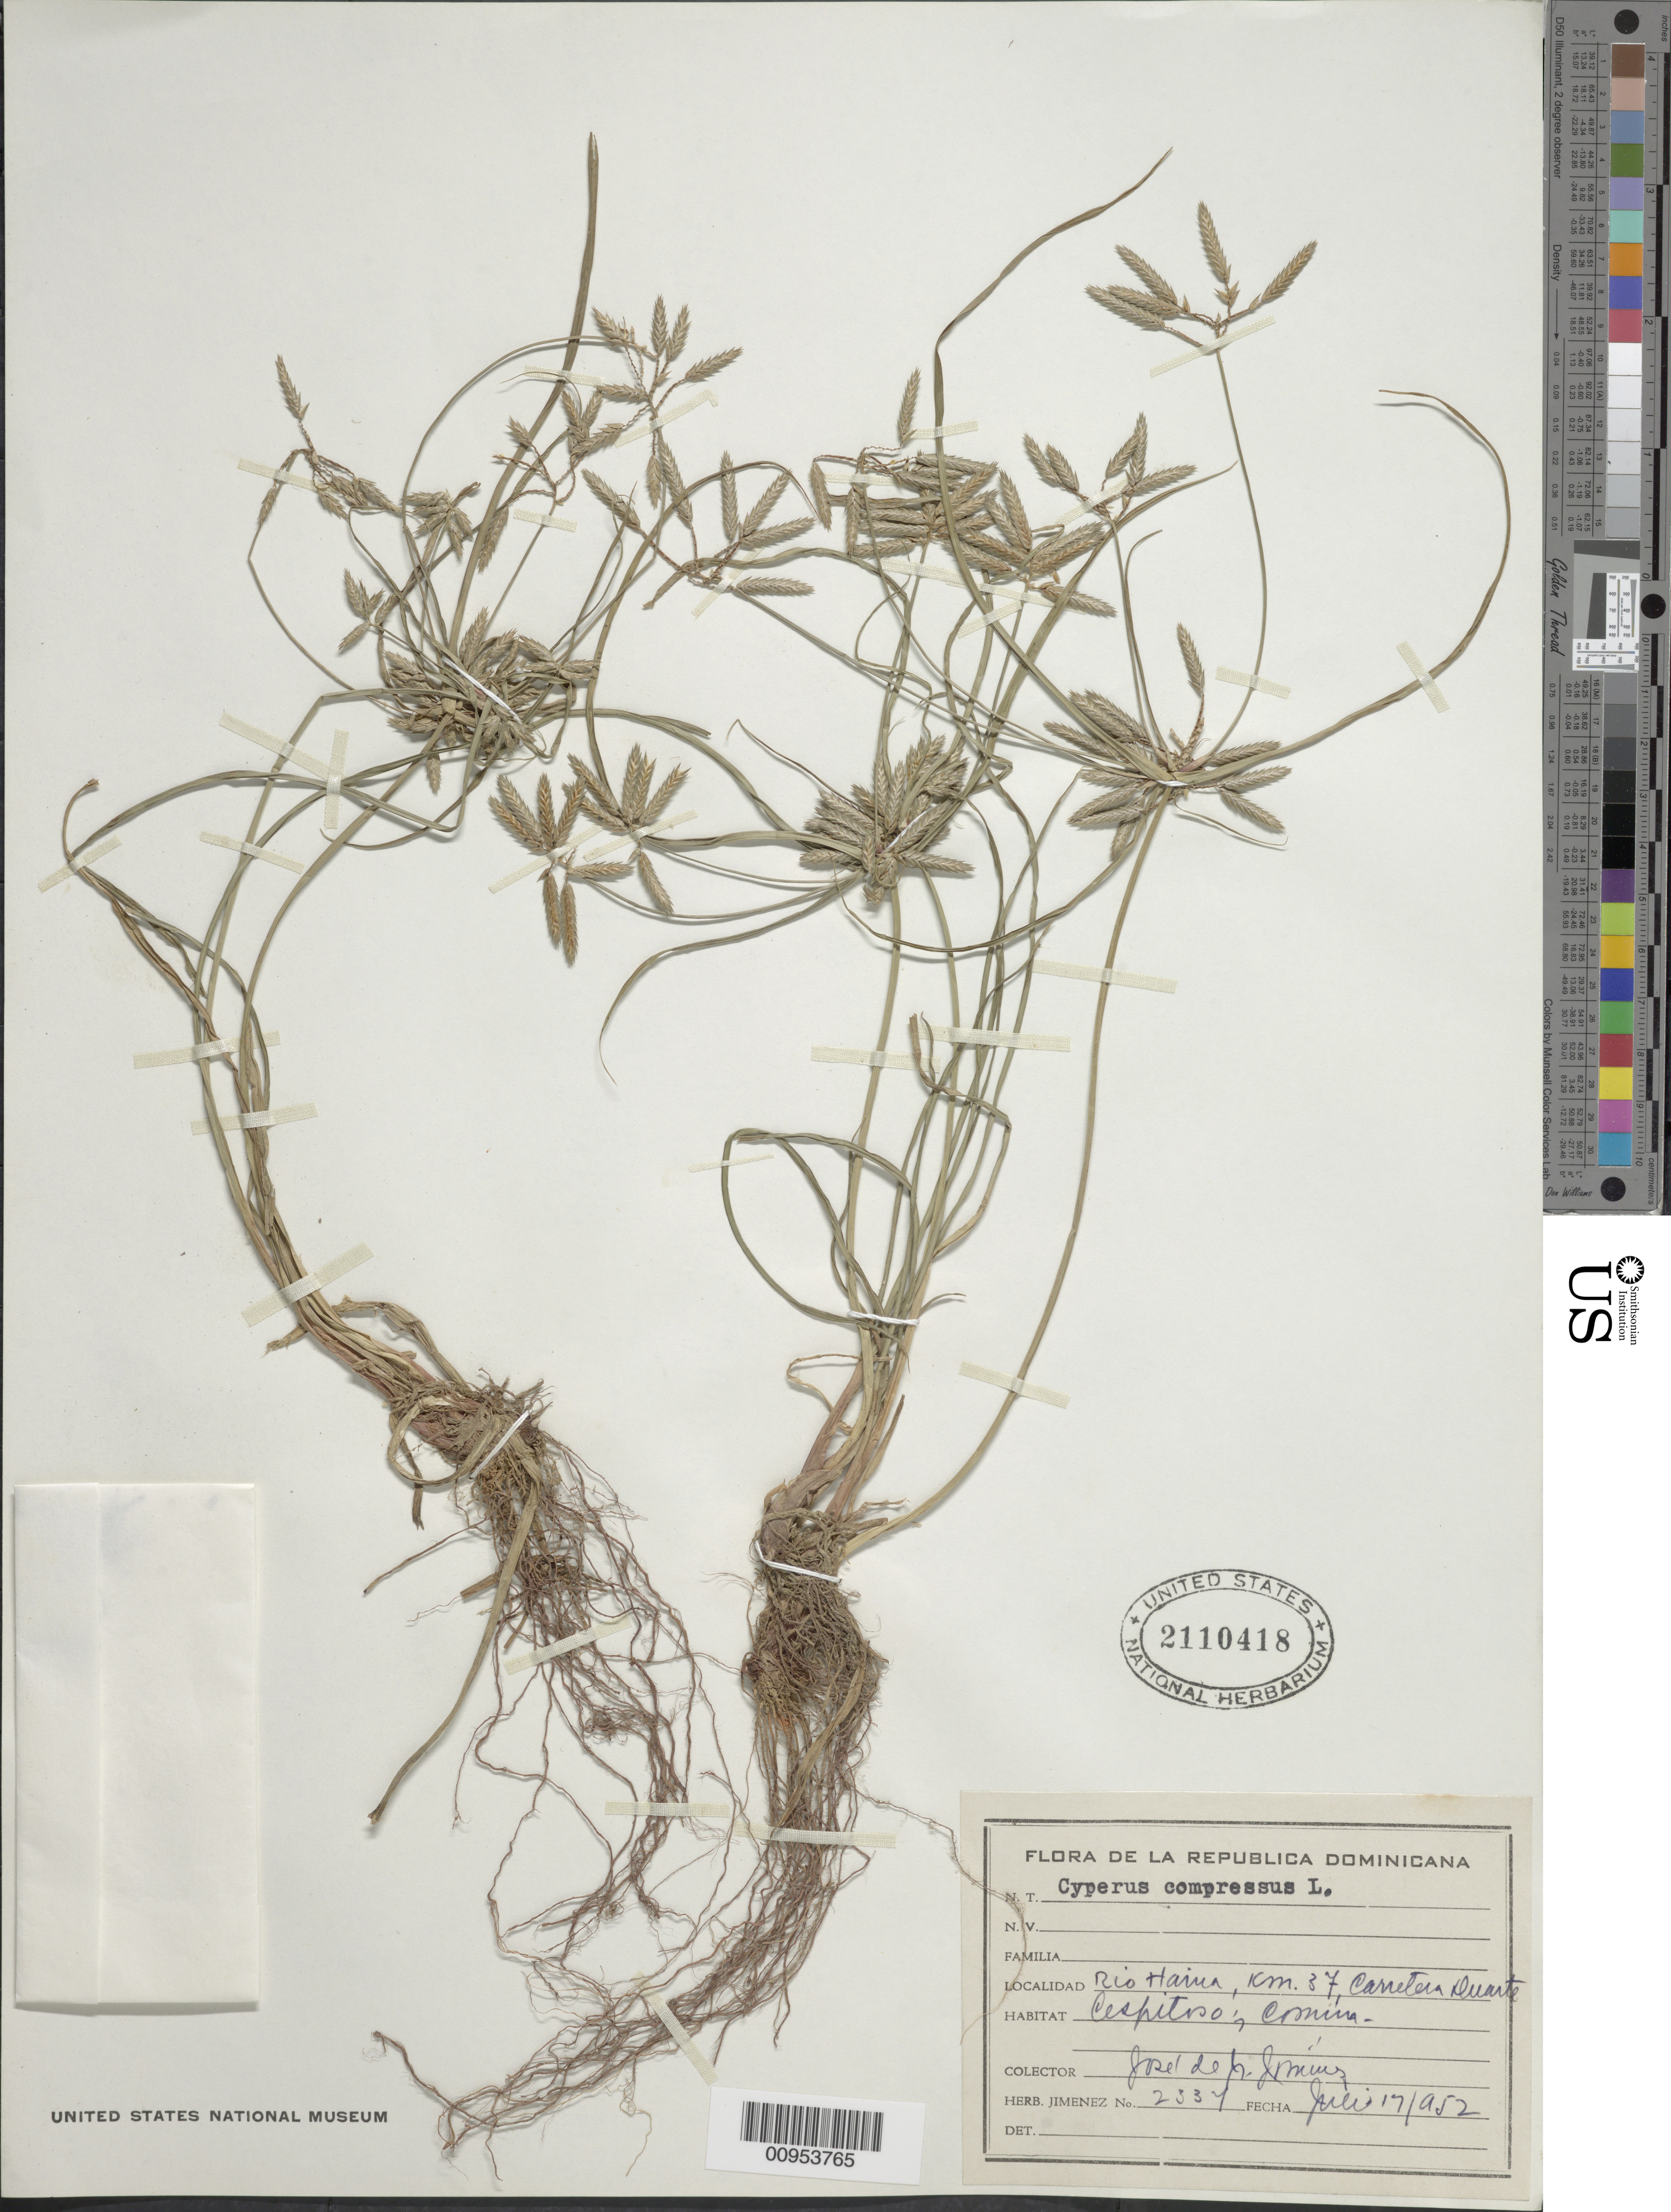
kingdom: Plantae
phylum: Tracheophyta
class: Liliopsida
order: Poales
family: Cyperaceae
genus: Cyperus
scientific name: Cyperus compressus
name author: L.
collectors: J. J. Jiménez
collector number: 2334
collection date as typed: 17 Jul 1952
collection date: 1952-07-17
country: Dominican Republic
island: Hispaniola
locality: Rio Haina, km 37, Carretera Duarte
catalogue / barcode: US 2110418